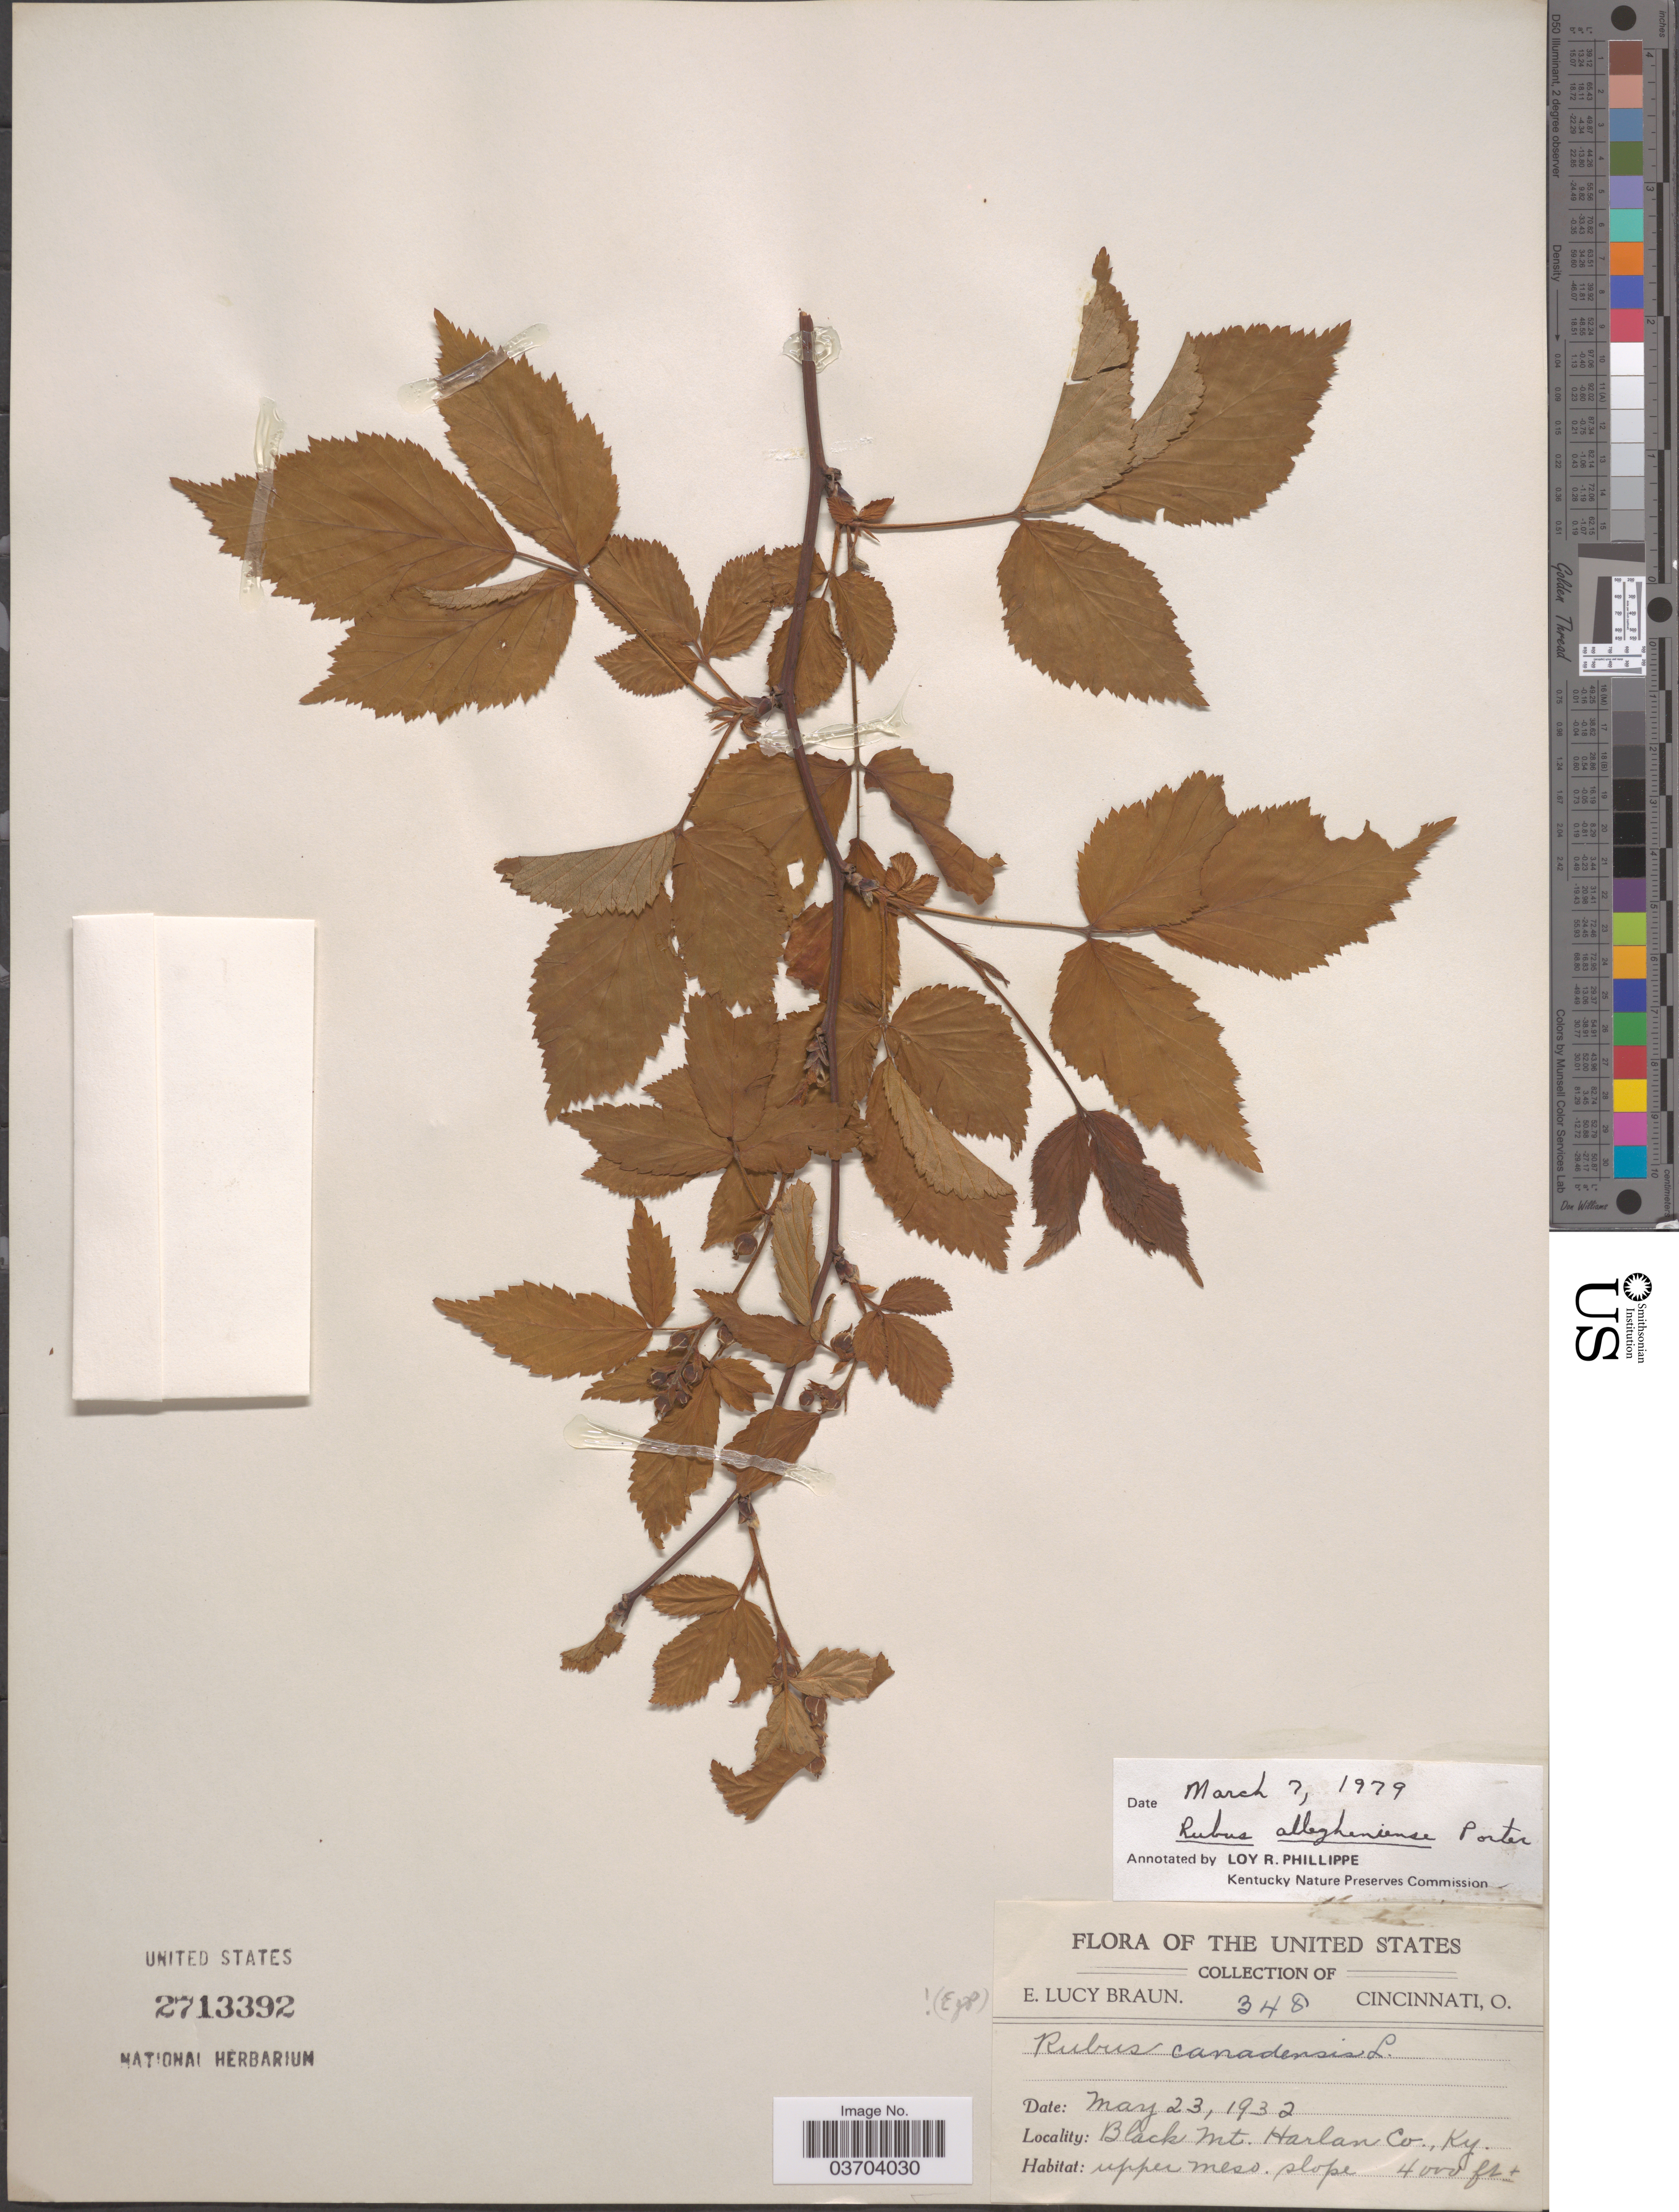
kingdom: Plantae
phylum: Tracheophyta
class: Magnoliopsida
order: Rosales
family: Rosaceae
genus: Rubus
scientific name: Rubus allegheniensis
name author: Porter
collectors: E. L. Braun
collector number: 348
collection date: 1932-05-23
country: United States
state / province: New Hampshire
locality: Black Mt. Harlan Co.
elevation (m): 1219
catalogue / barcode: US 2713392